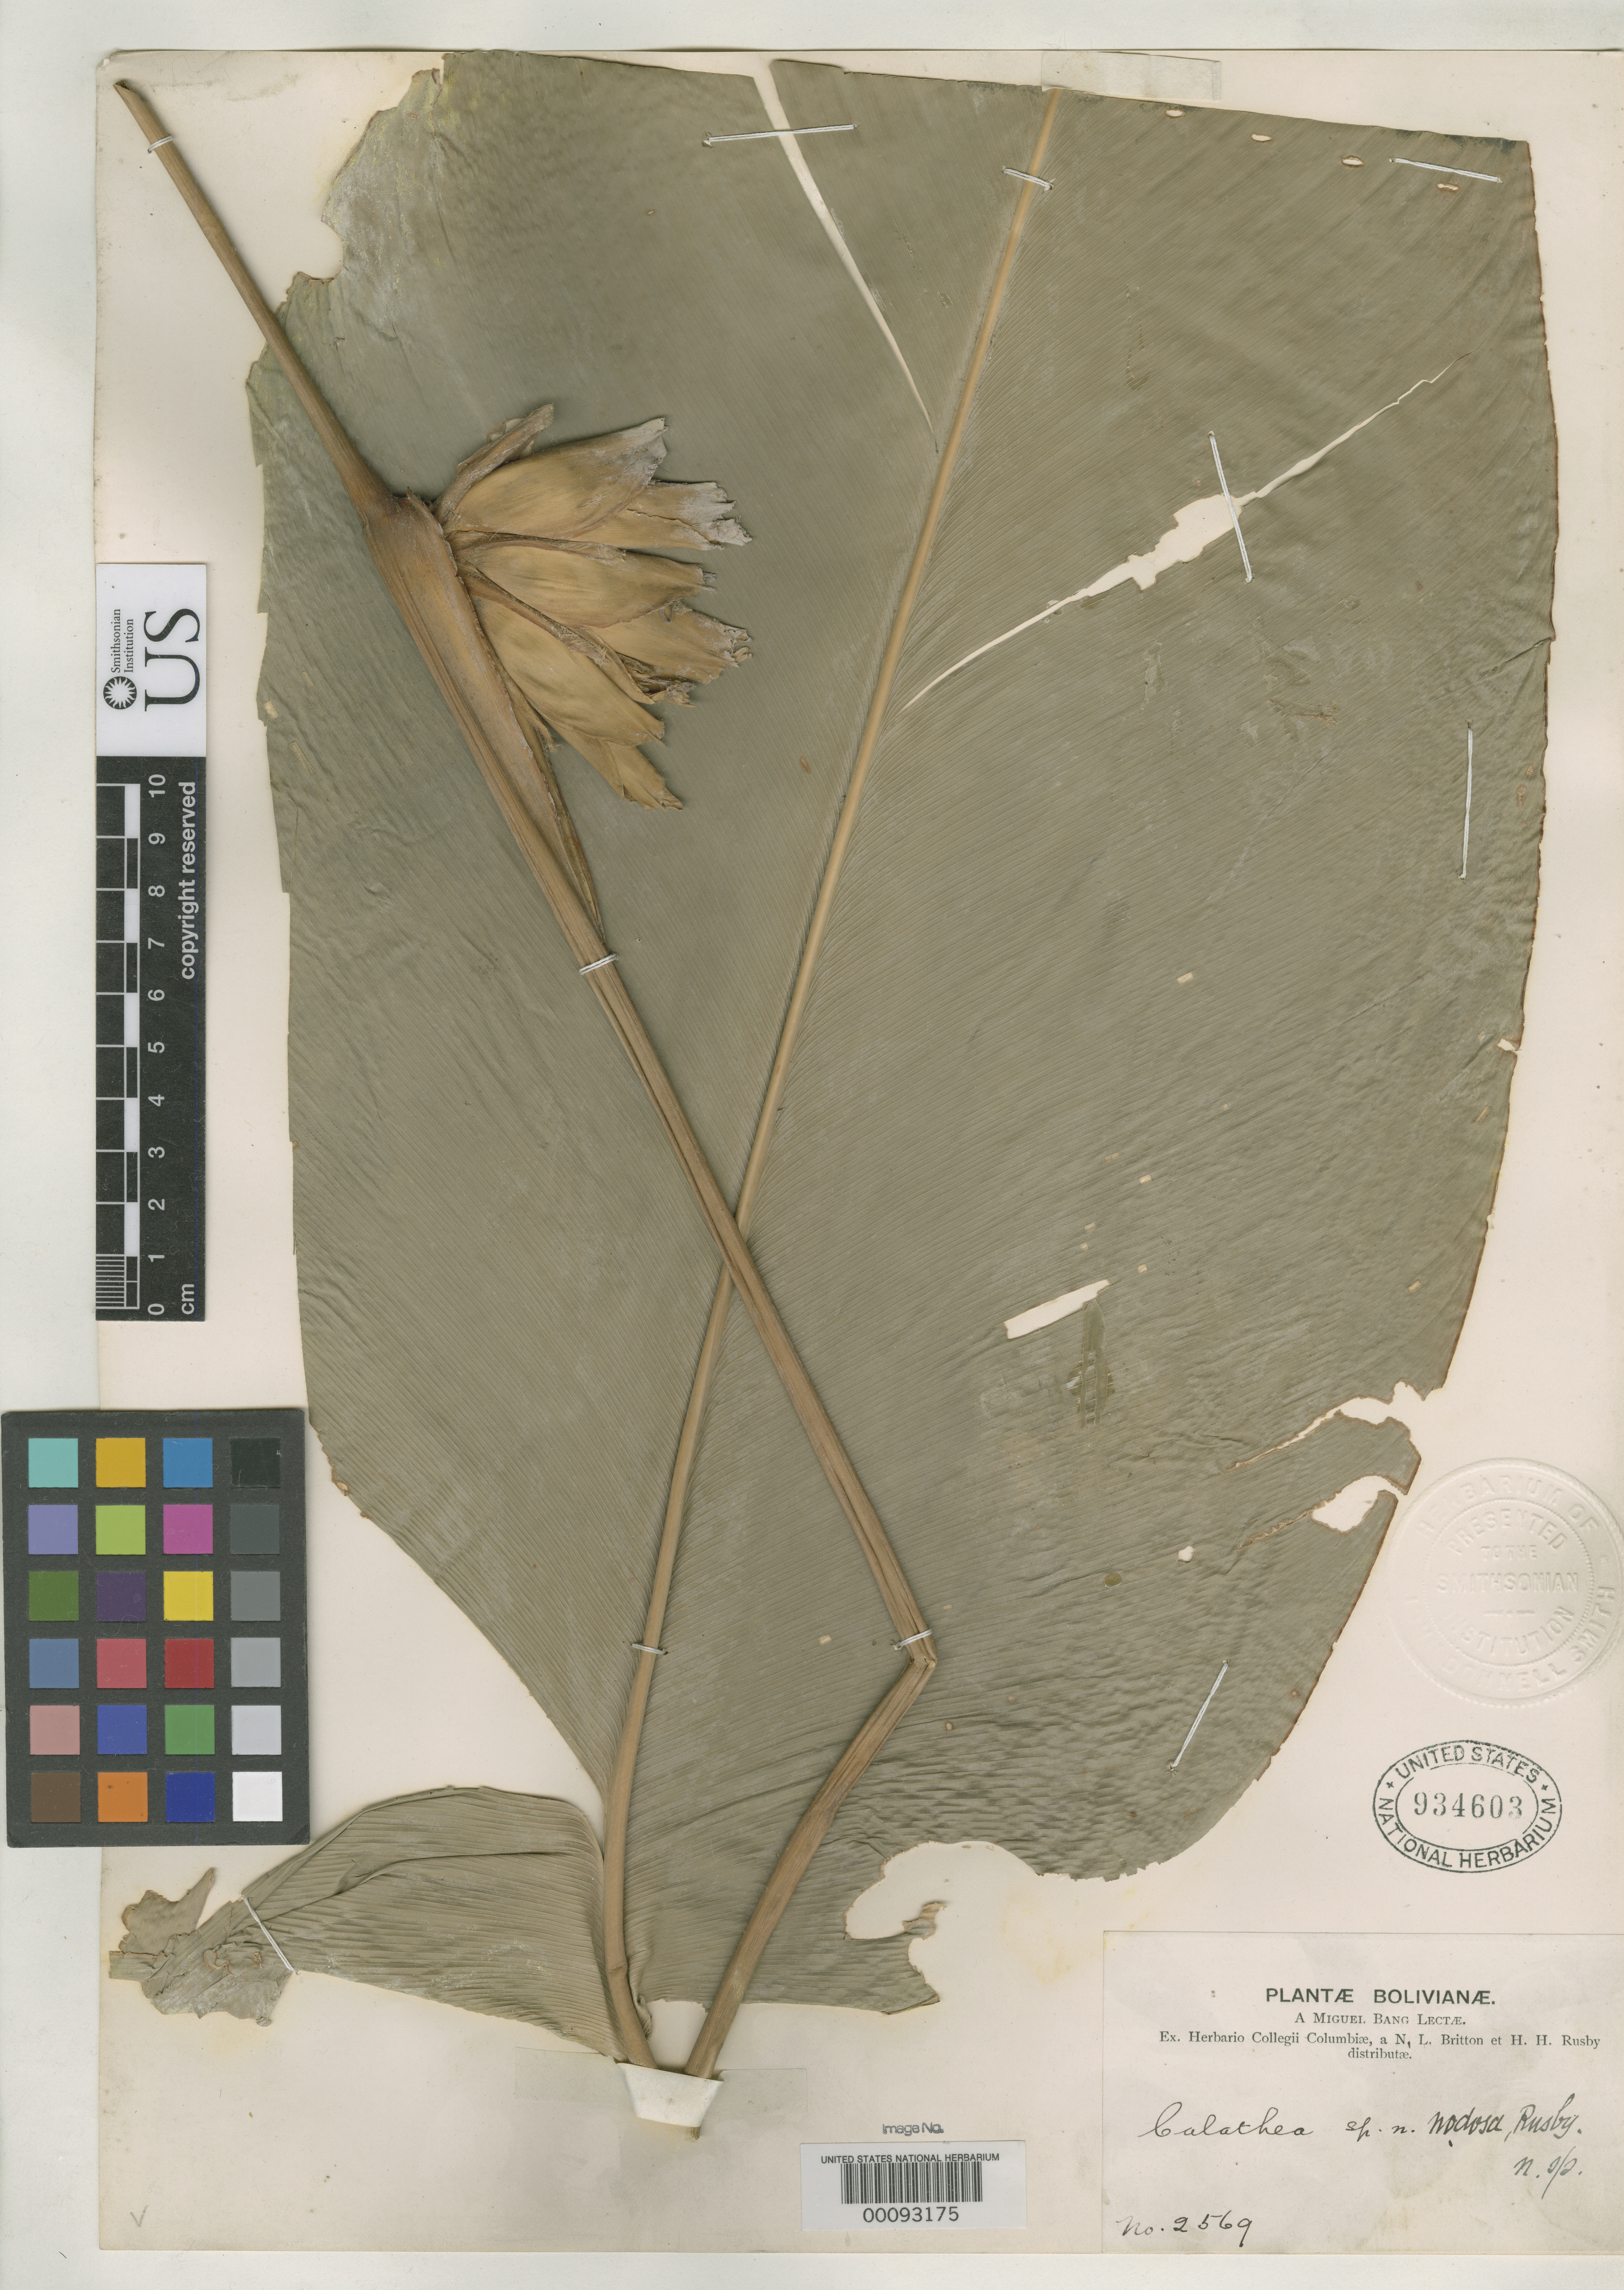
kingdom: Plantae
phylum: Tracheophyta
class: Liliopsida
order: Zingiberales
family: Marantaceae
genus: Calathea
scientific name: Calathea nodosa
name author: Rusby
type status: Isotype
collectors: M. Bang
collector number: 2569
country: Bolivia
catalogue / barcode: US 934603